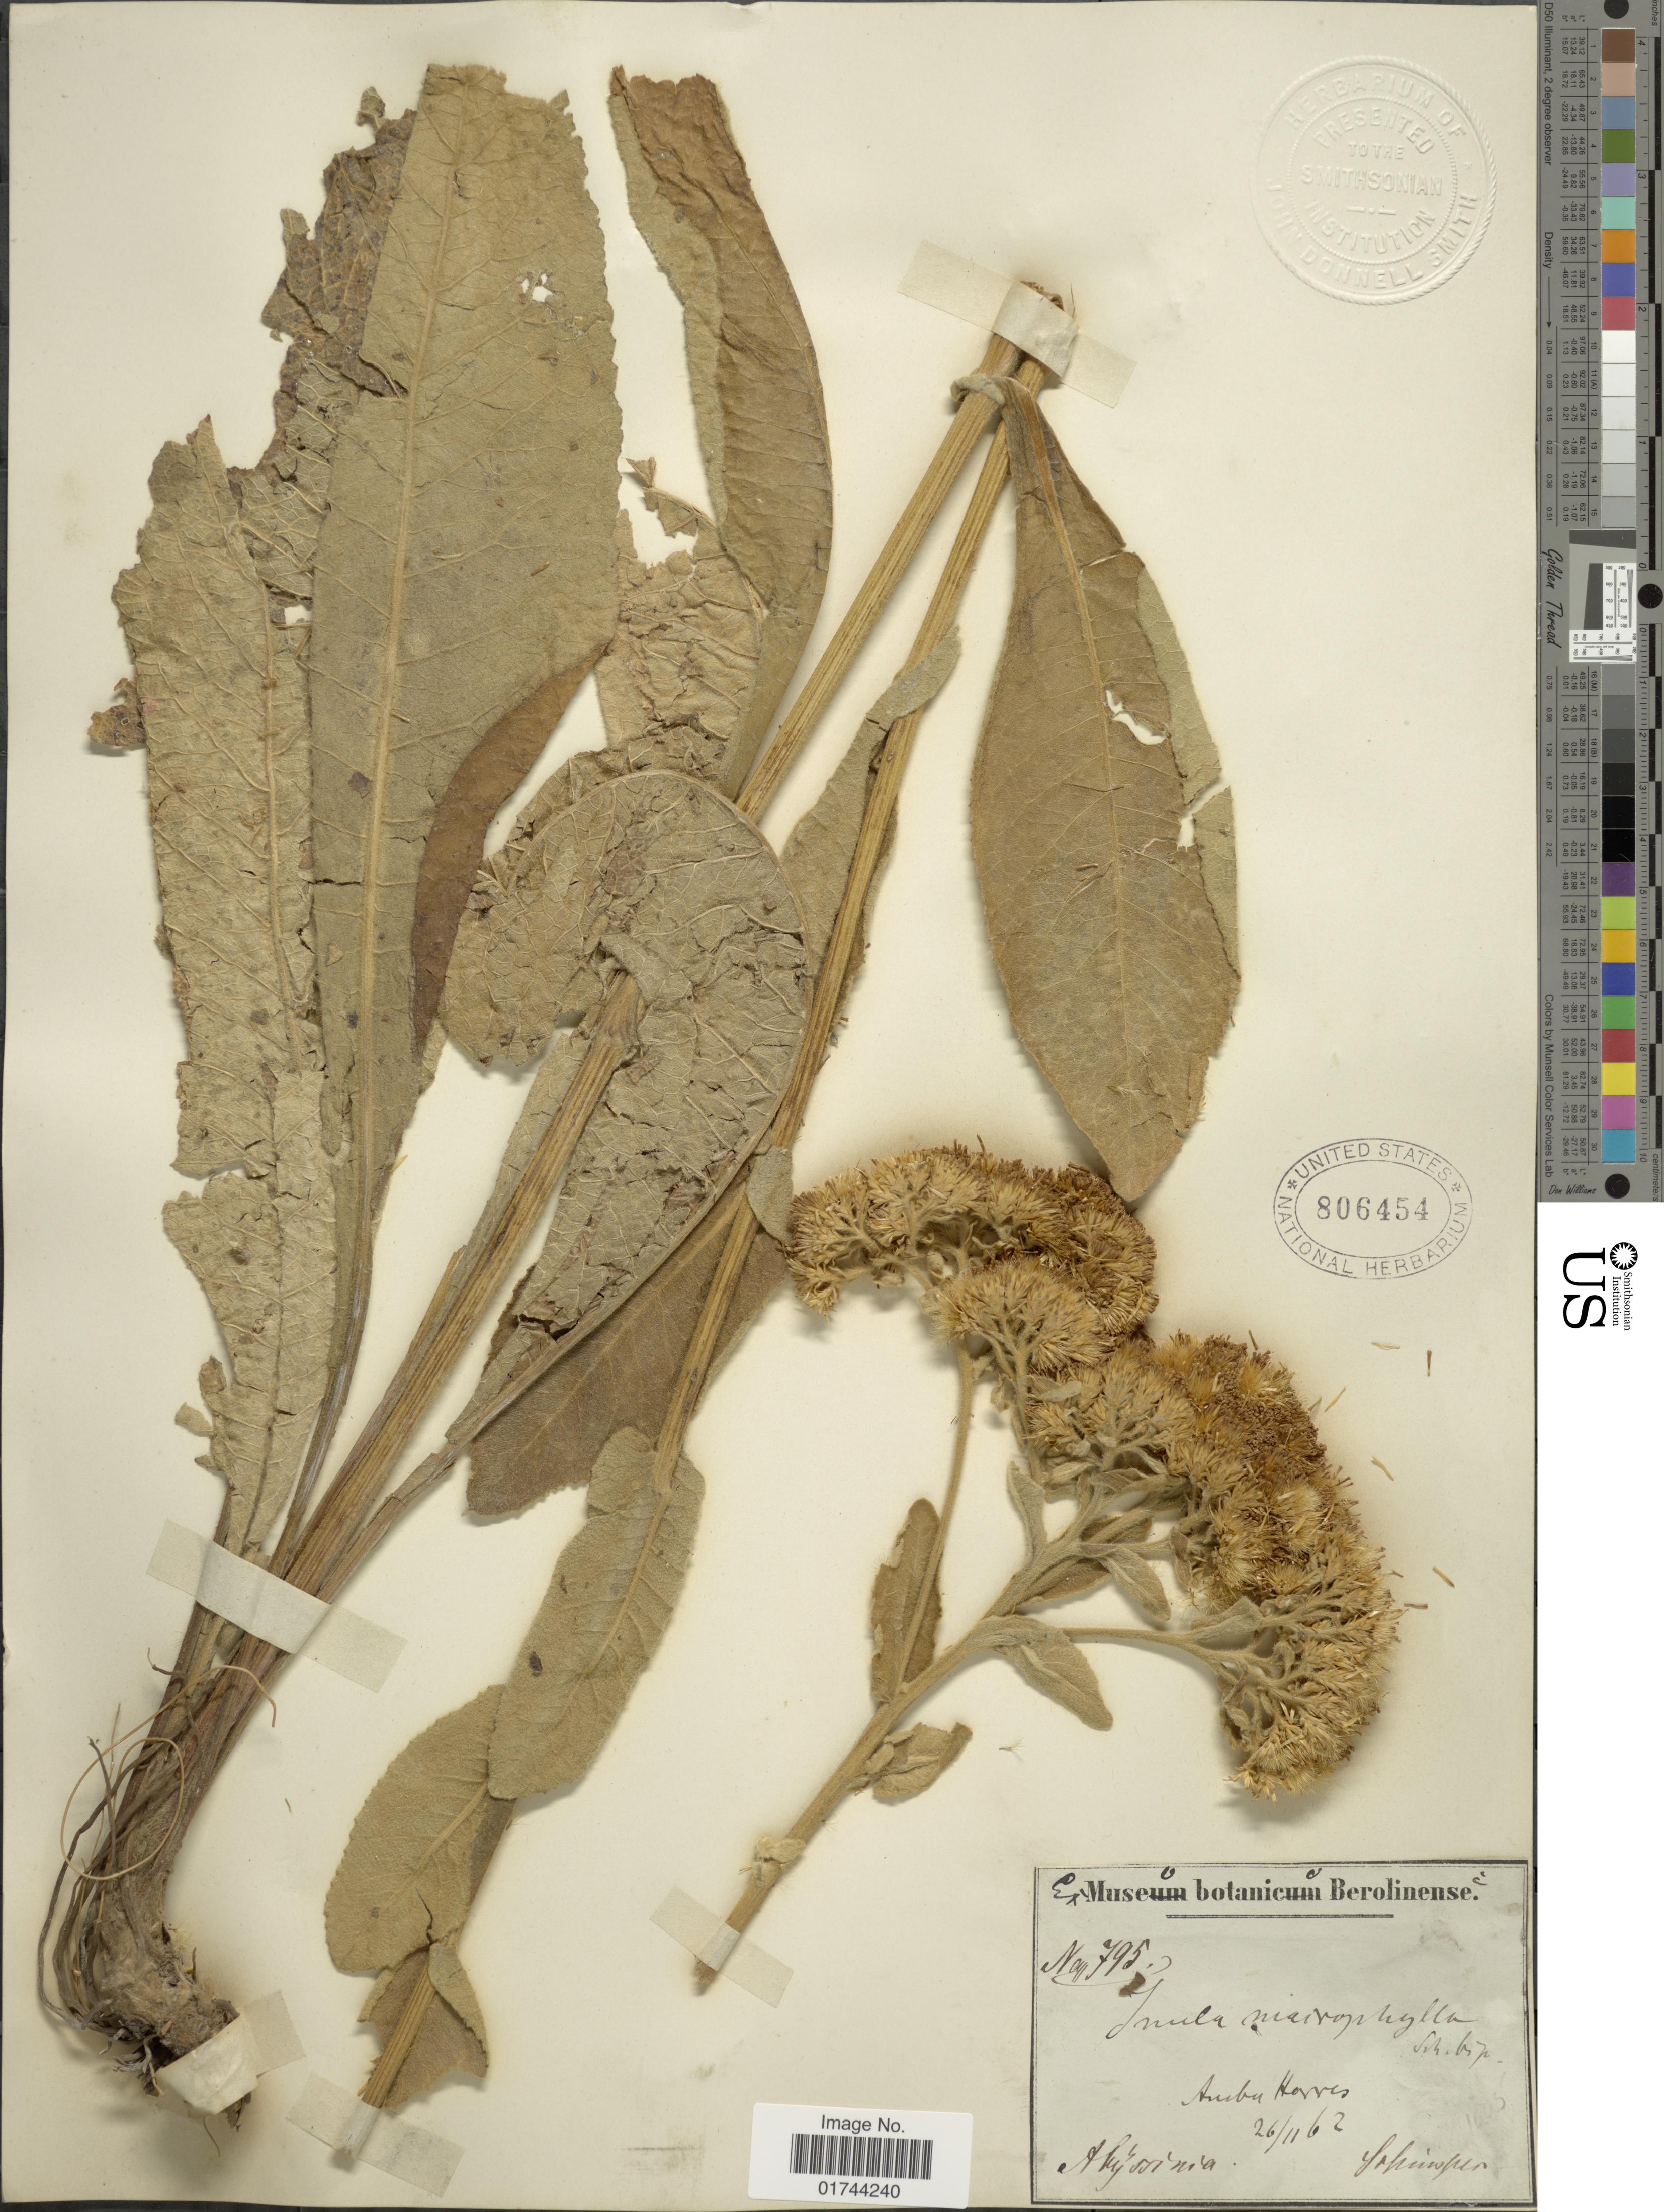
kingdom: Plantae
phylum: Tracheophyta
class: Magnoliopsida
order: Asterales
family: Asteraceae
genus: Inula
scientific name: Inula macrophylla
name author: Sch. Bip.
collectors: -. Schimper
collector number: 795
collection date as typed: Transcribed d/m/y: 26/11/62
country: Eritrea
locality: Abyssinia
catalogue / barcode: US 806454